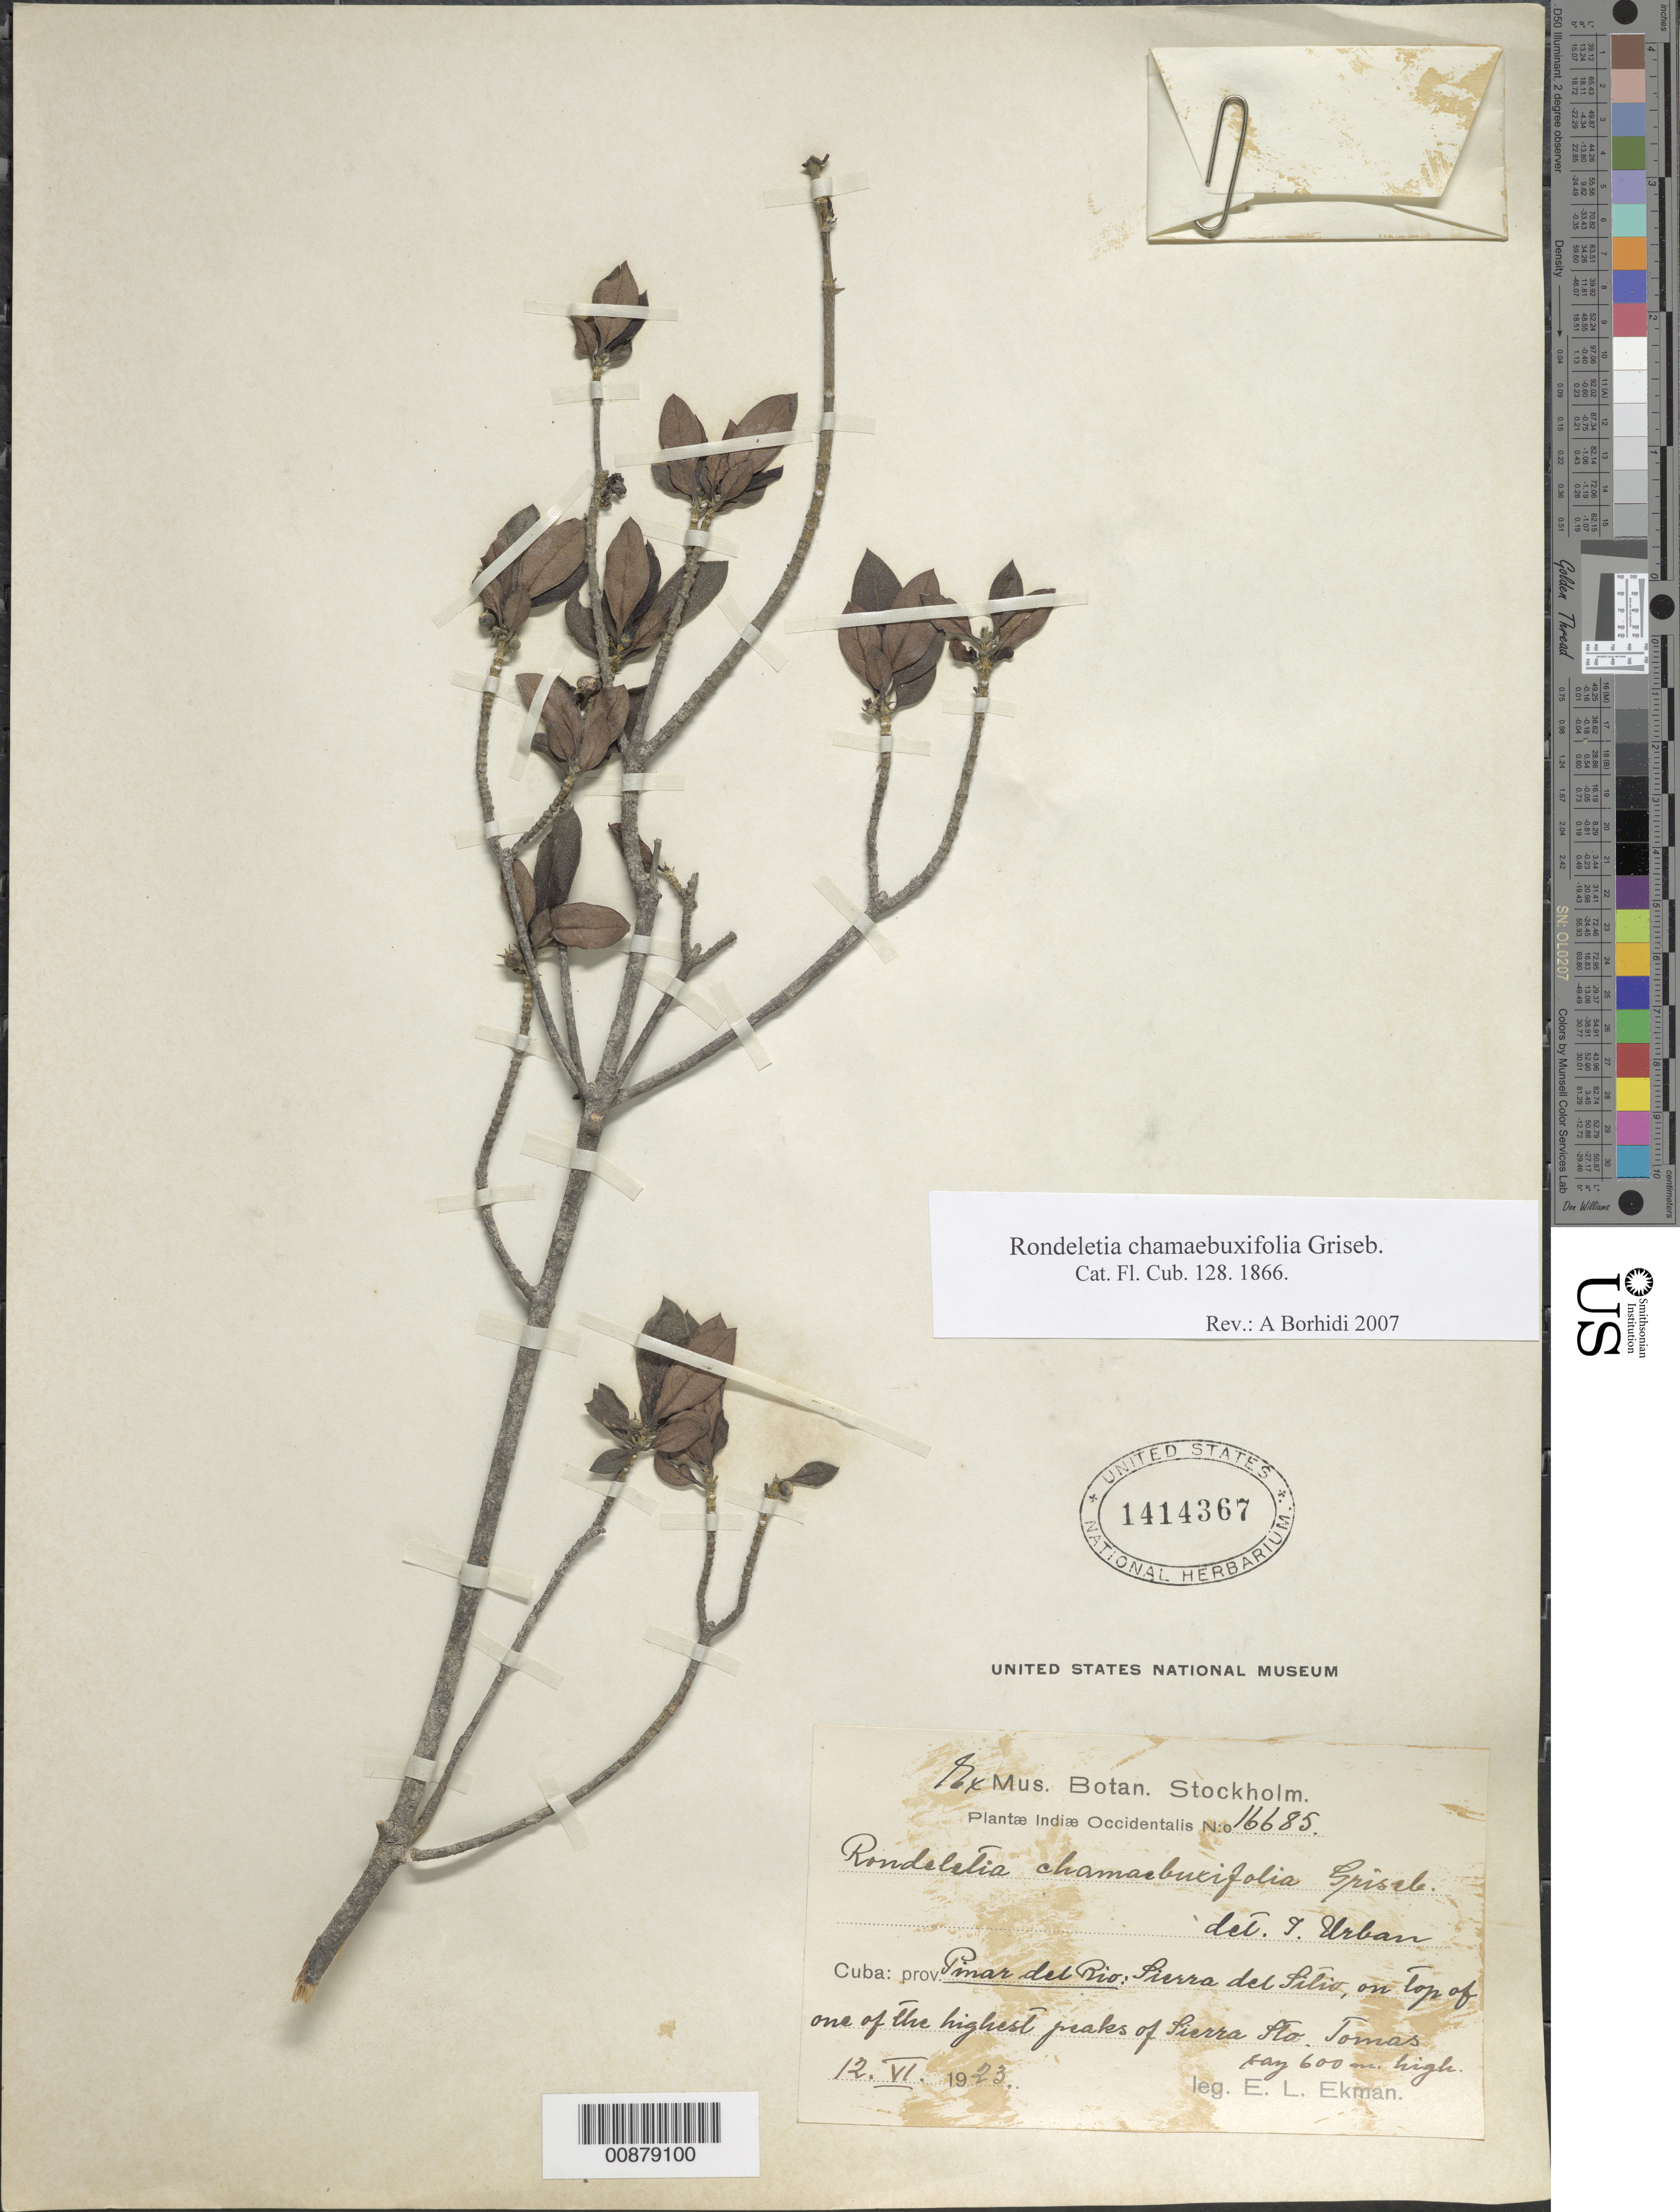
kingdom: Plantae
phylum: Tracheophyta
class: Magnoliopsida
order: Gentianales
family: Rubiaceae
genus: Rondeletia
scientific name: Rondeletia chamaebuxifolia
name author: Griseb.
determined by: Borhidi, Attila L.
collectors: E. L. Ekman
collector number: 16685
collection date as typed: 12 Jun 1923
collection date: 1923-06-12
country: Cuba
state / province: Pinar del Rio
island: Cuba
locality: Sierra del Sitio, on top of one of the highest peaks of Sierra Sta Thomas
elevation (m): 600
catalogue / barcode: US 1414367